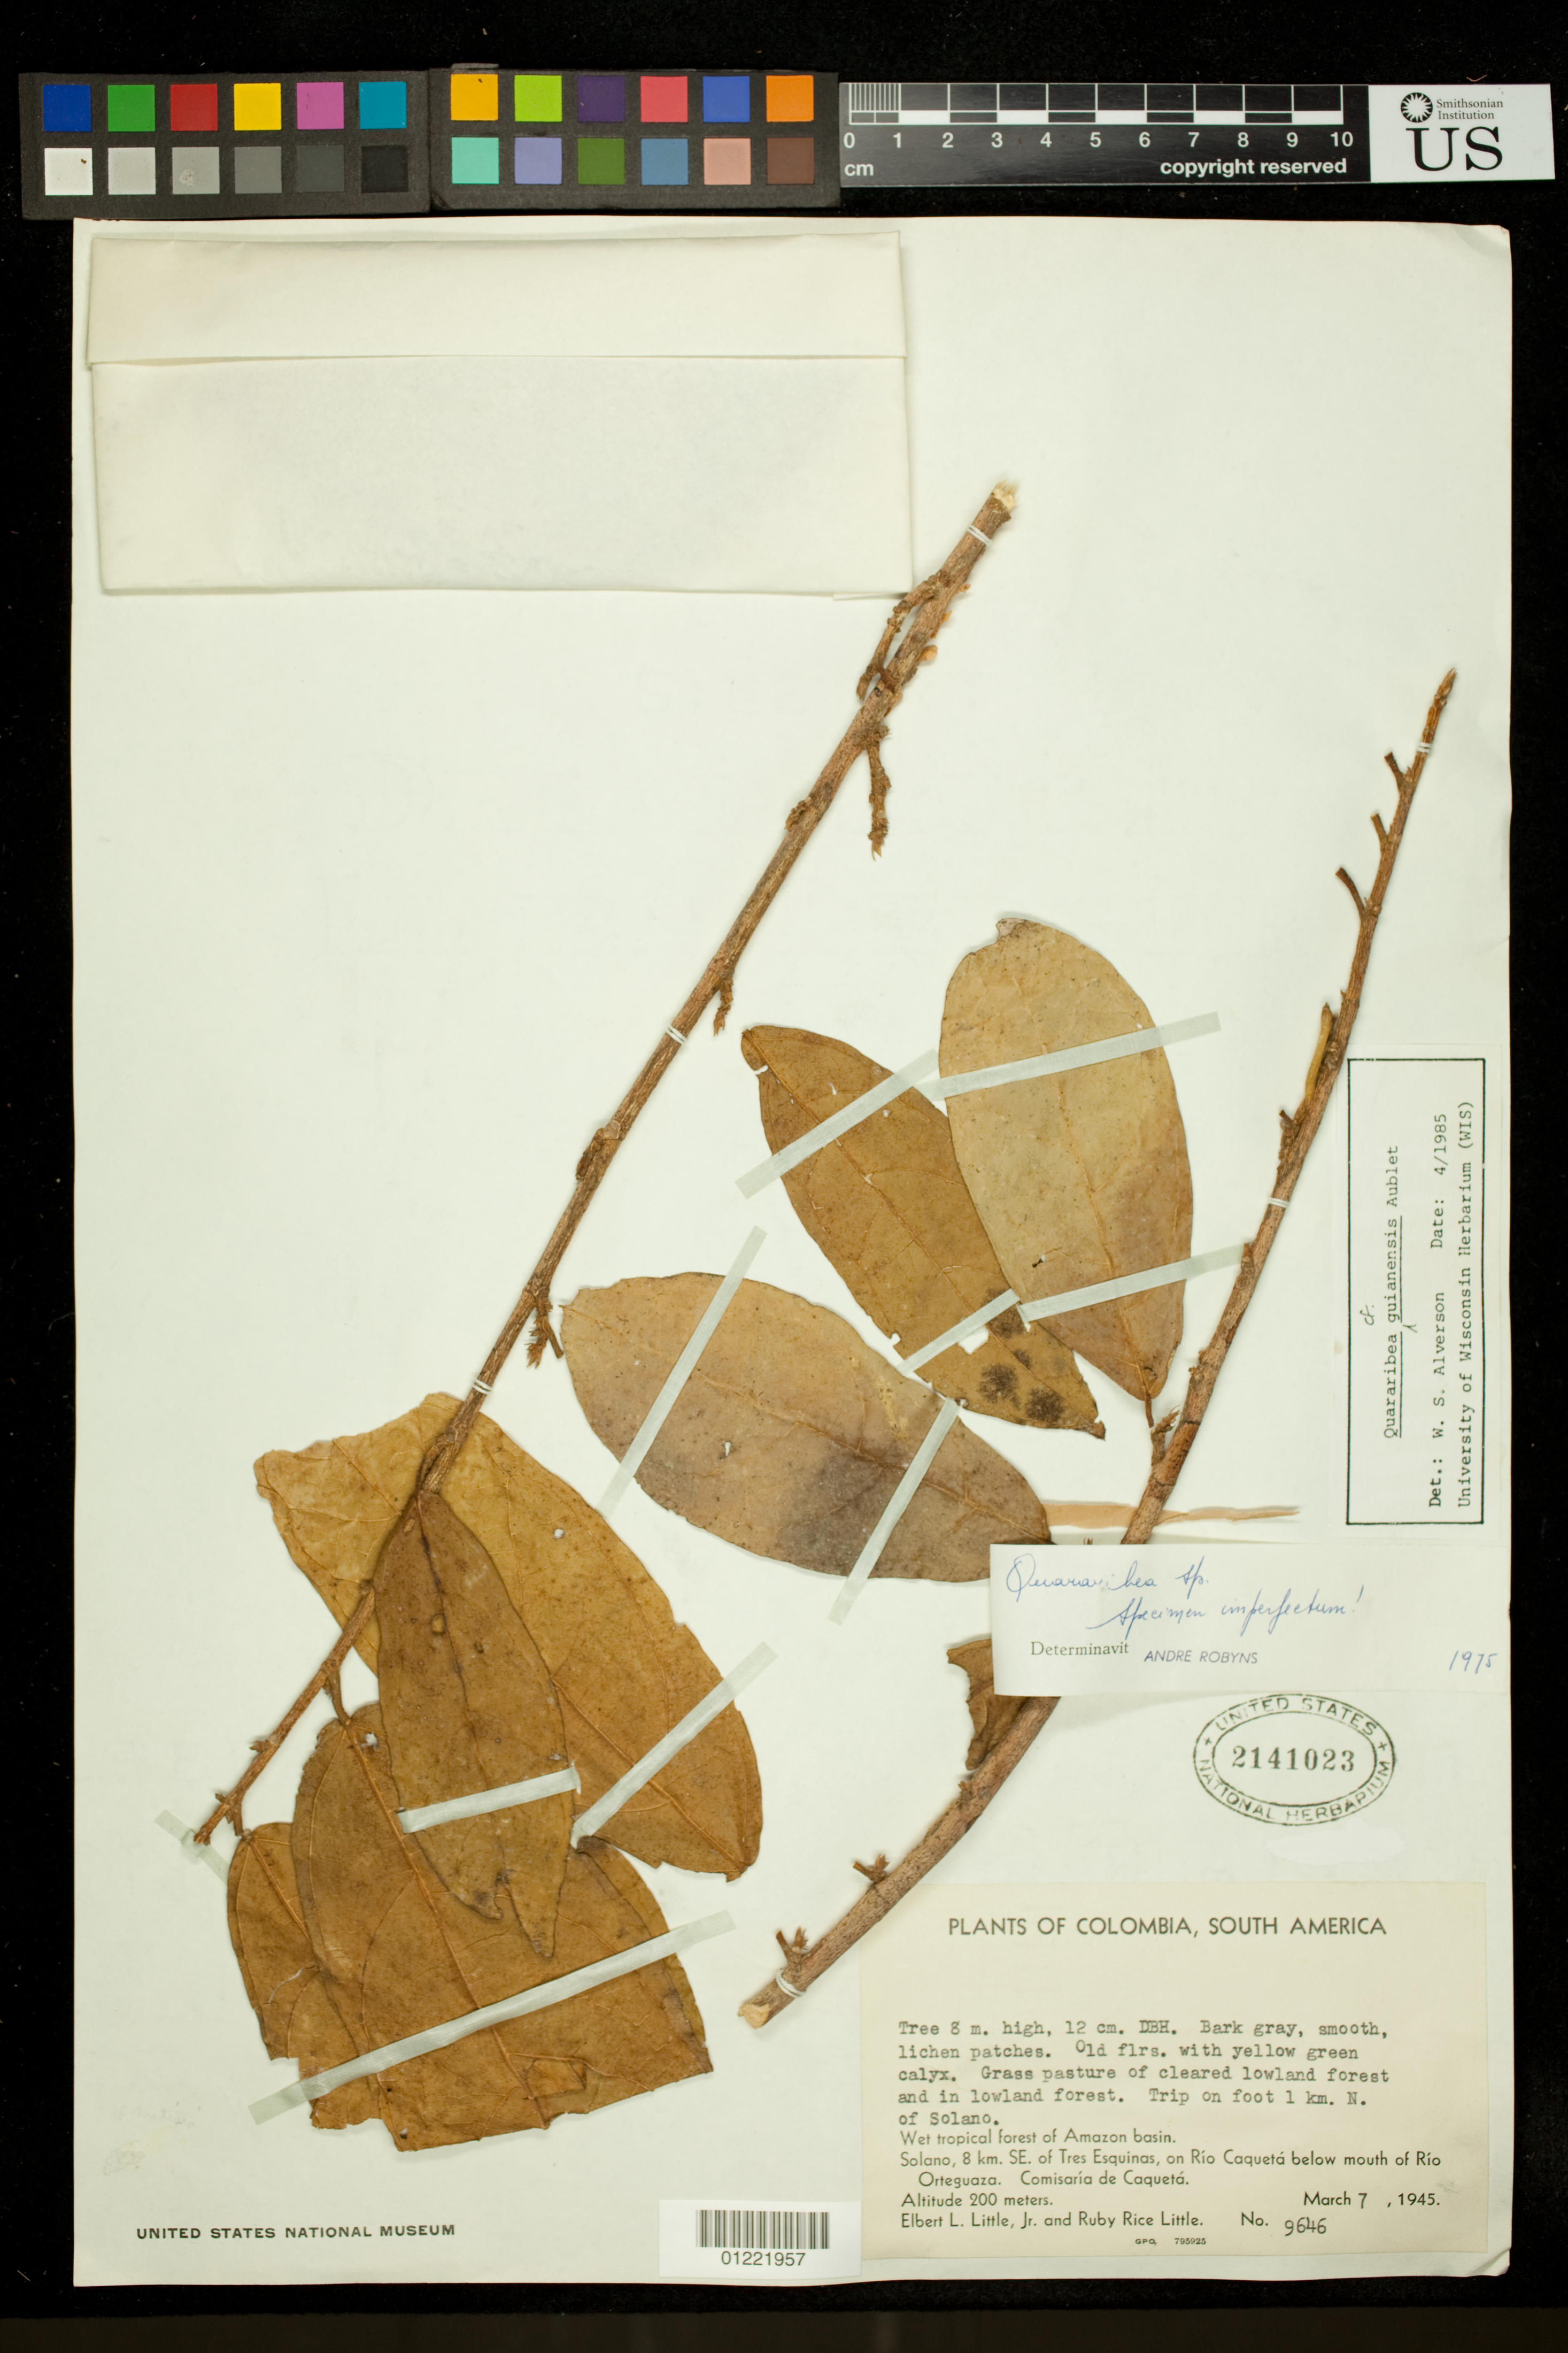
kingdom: Plantae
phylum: Tracheophyta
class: Magnoliopsida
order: Malvales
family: Malvaceae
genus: Quararibea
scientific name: Quararibea guianensis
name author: Aubl.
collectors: E. L. Little & R. R. Little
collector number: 9646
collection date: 1945-03-07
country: Colombia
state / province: Caquetá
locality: Solano, 8 km. SE. of Tres Esquinas, on Rio Caqueta below mouth of Rio Orteguaza. Comisaria de Caqueta.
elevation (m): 200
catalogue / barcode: US 2141023